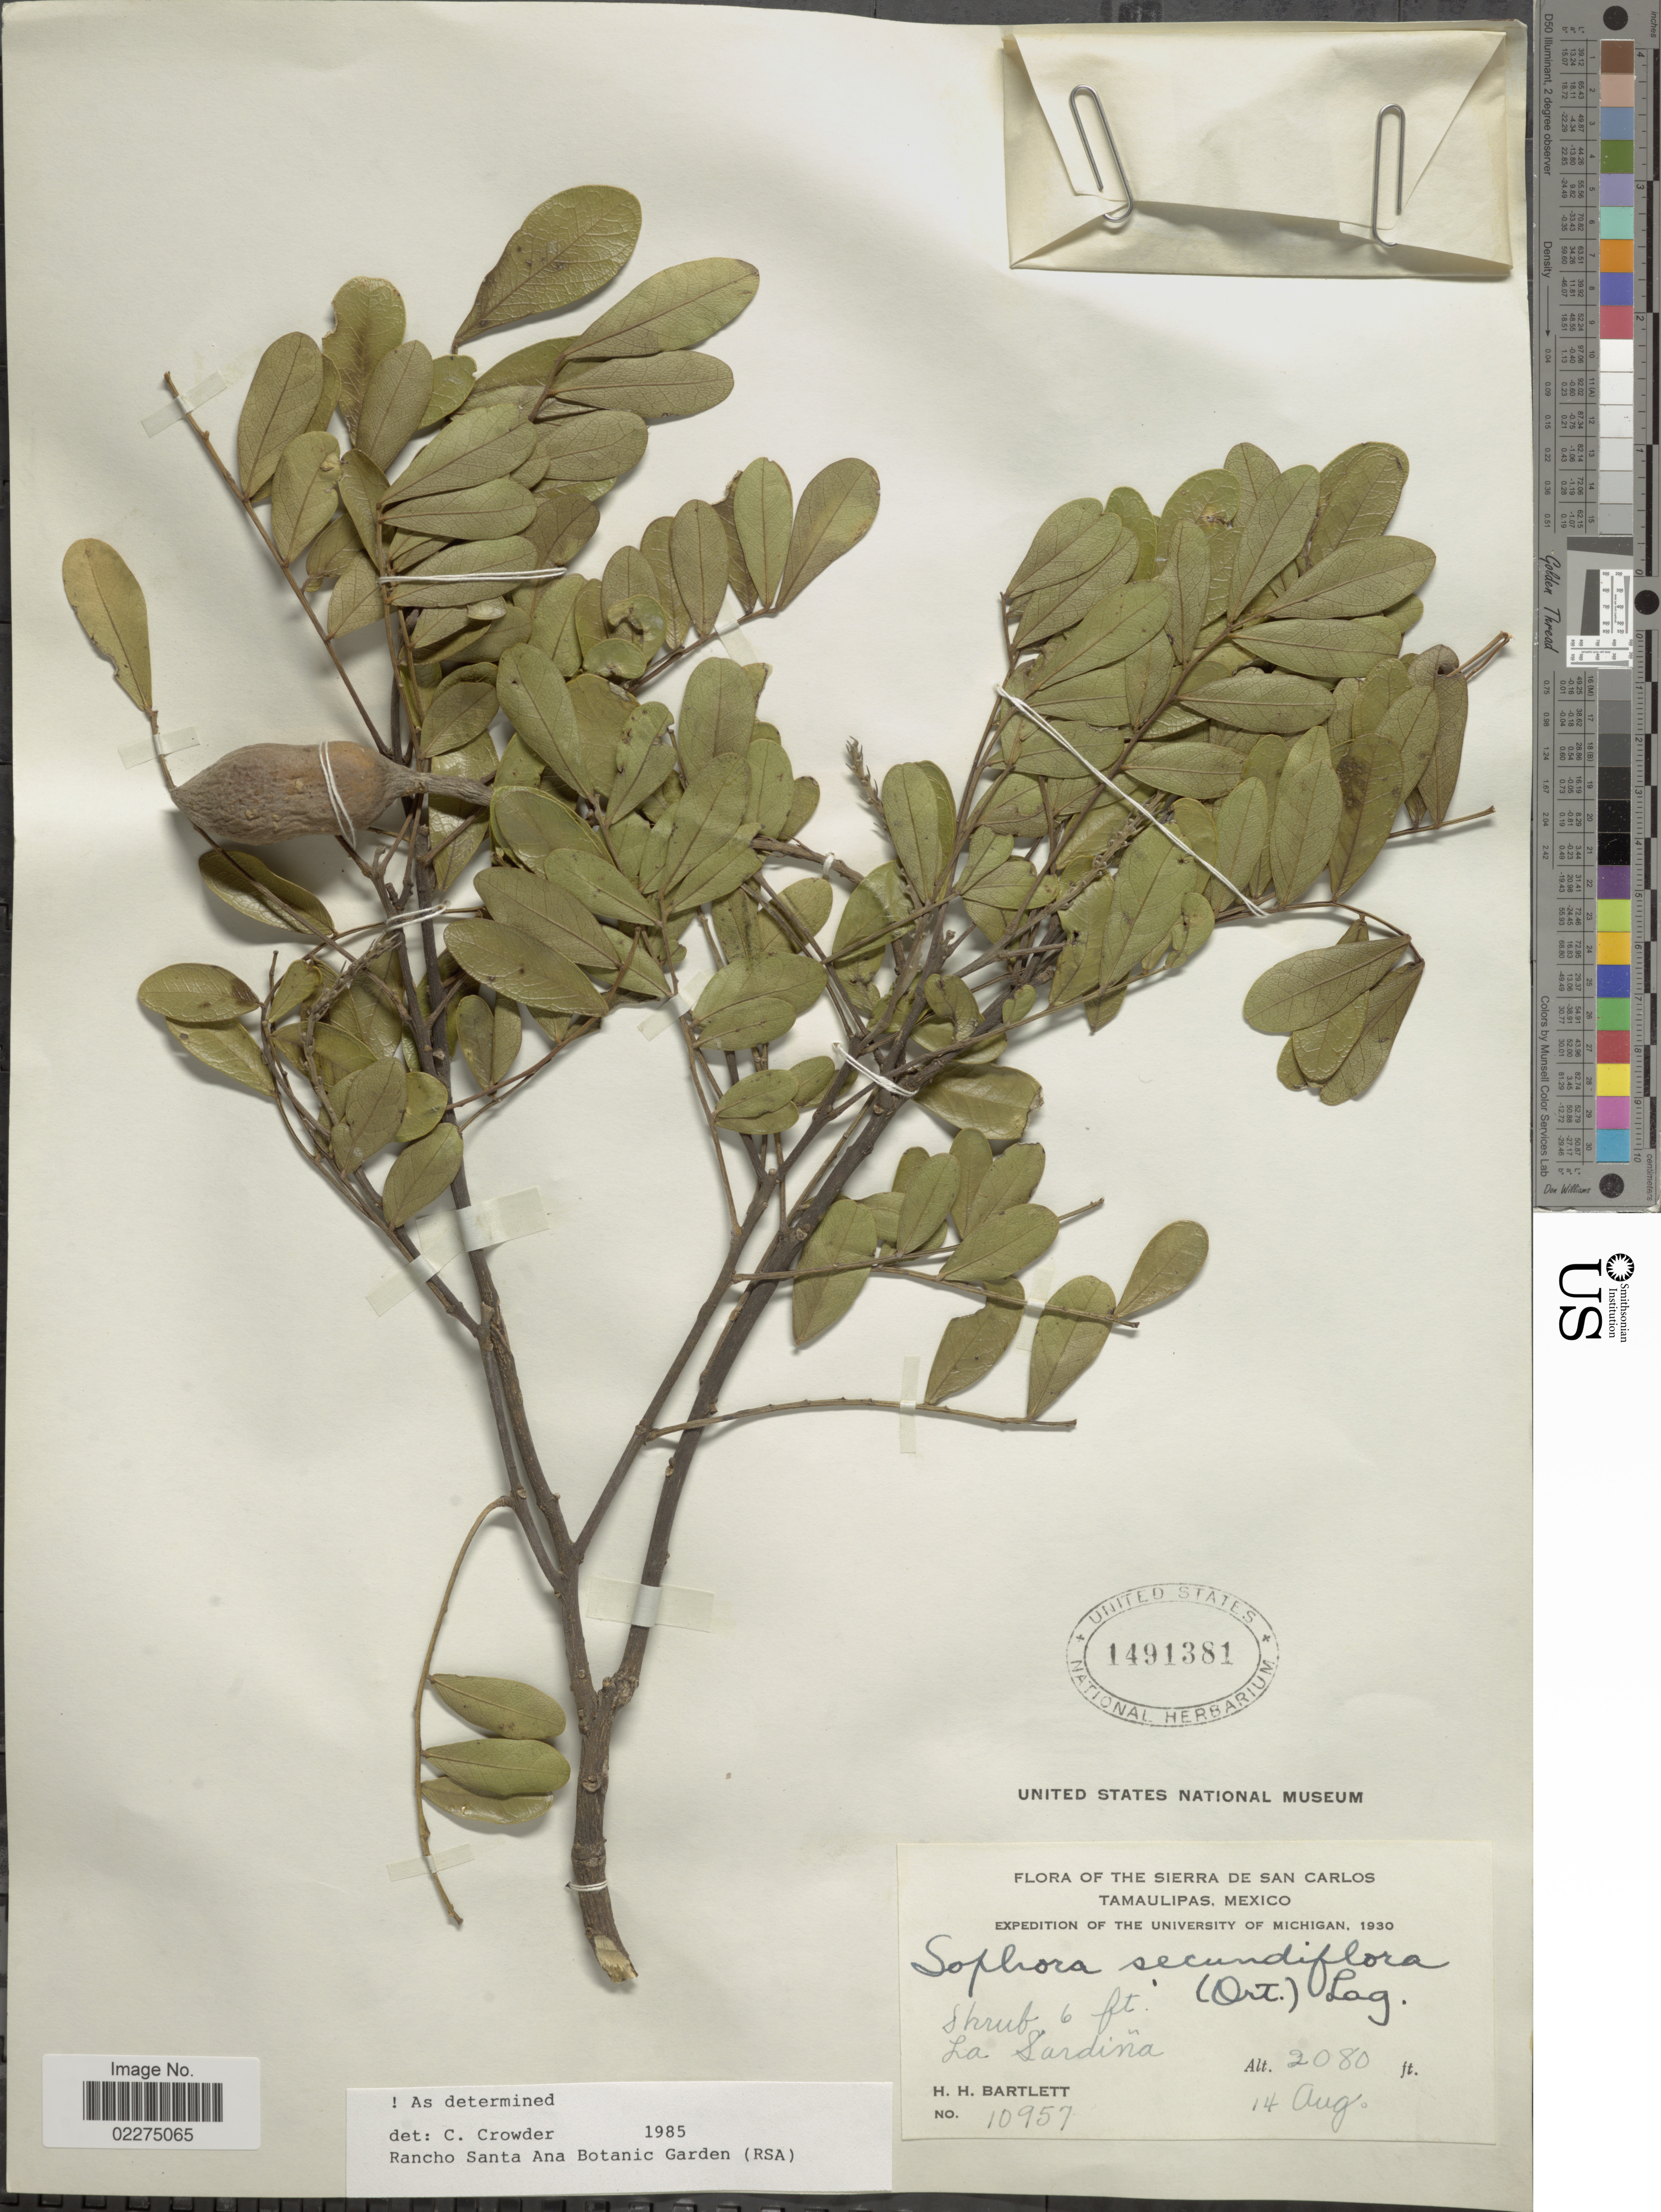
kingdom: Plantae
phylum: Tracheophyta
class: Magnoliopsida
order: Fabales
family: Fabaceae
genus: Dermatophyllum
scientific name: Dermatophyllum secundiflorum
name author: (Ortega) Gandhi & Reveal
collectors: H. H. Bartlett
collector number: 10957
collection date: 1930-08-14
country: Mexico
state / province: Tamaulipas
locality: Sierra de San Carlos. La Sardiña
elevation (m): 634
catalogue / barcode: US 1491381